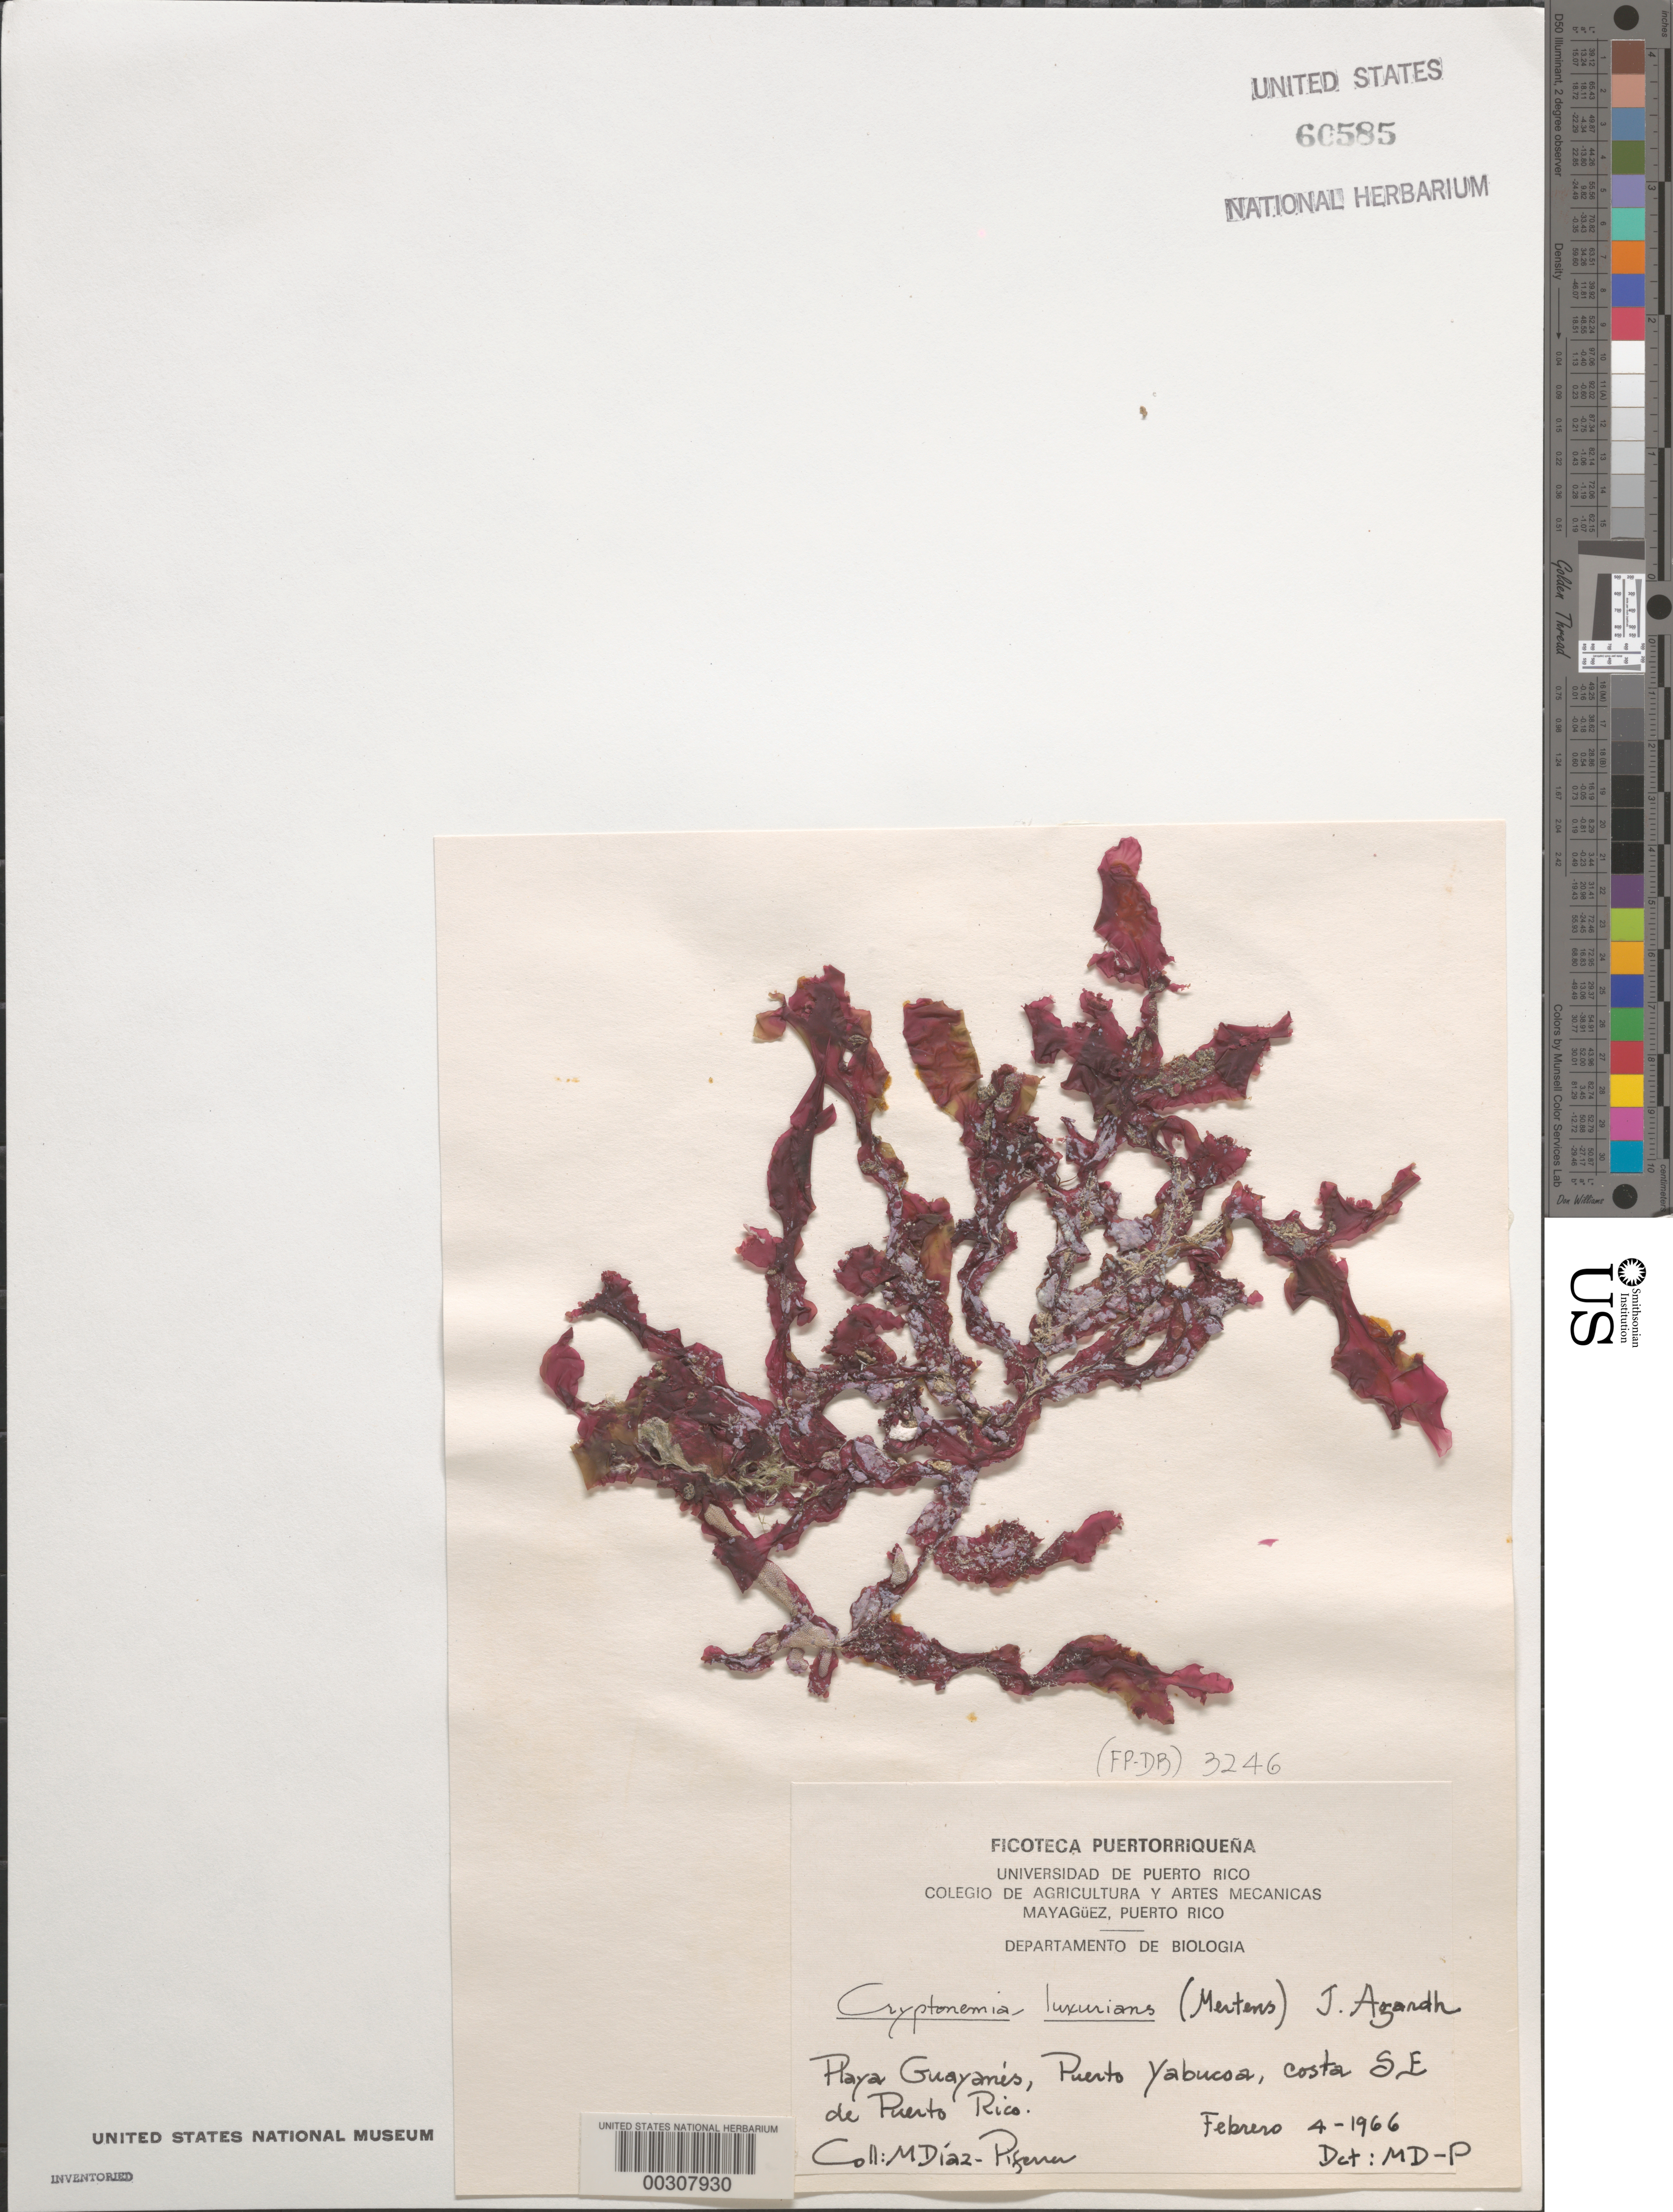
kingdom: Plantae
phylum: Rhodophyta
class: Florideophyceae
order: Halymeniales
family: Halymeniaceae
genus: Cryptonemia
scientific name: Cryptonemia seminervis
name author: (C. Agardh) J. Agardh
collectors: M. Diaz-Piferrer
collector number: (FP-DB)3246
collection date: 1966-02-04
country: Puerto Rico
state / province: Yabucoa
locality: Playa Guayanés, Puerto Yabucoa, costa S E de Puerto Rico.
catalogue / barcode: US 60585